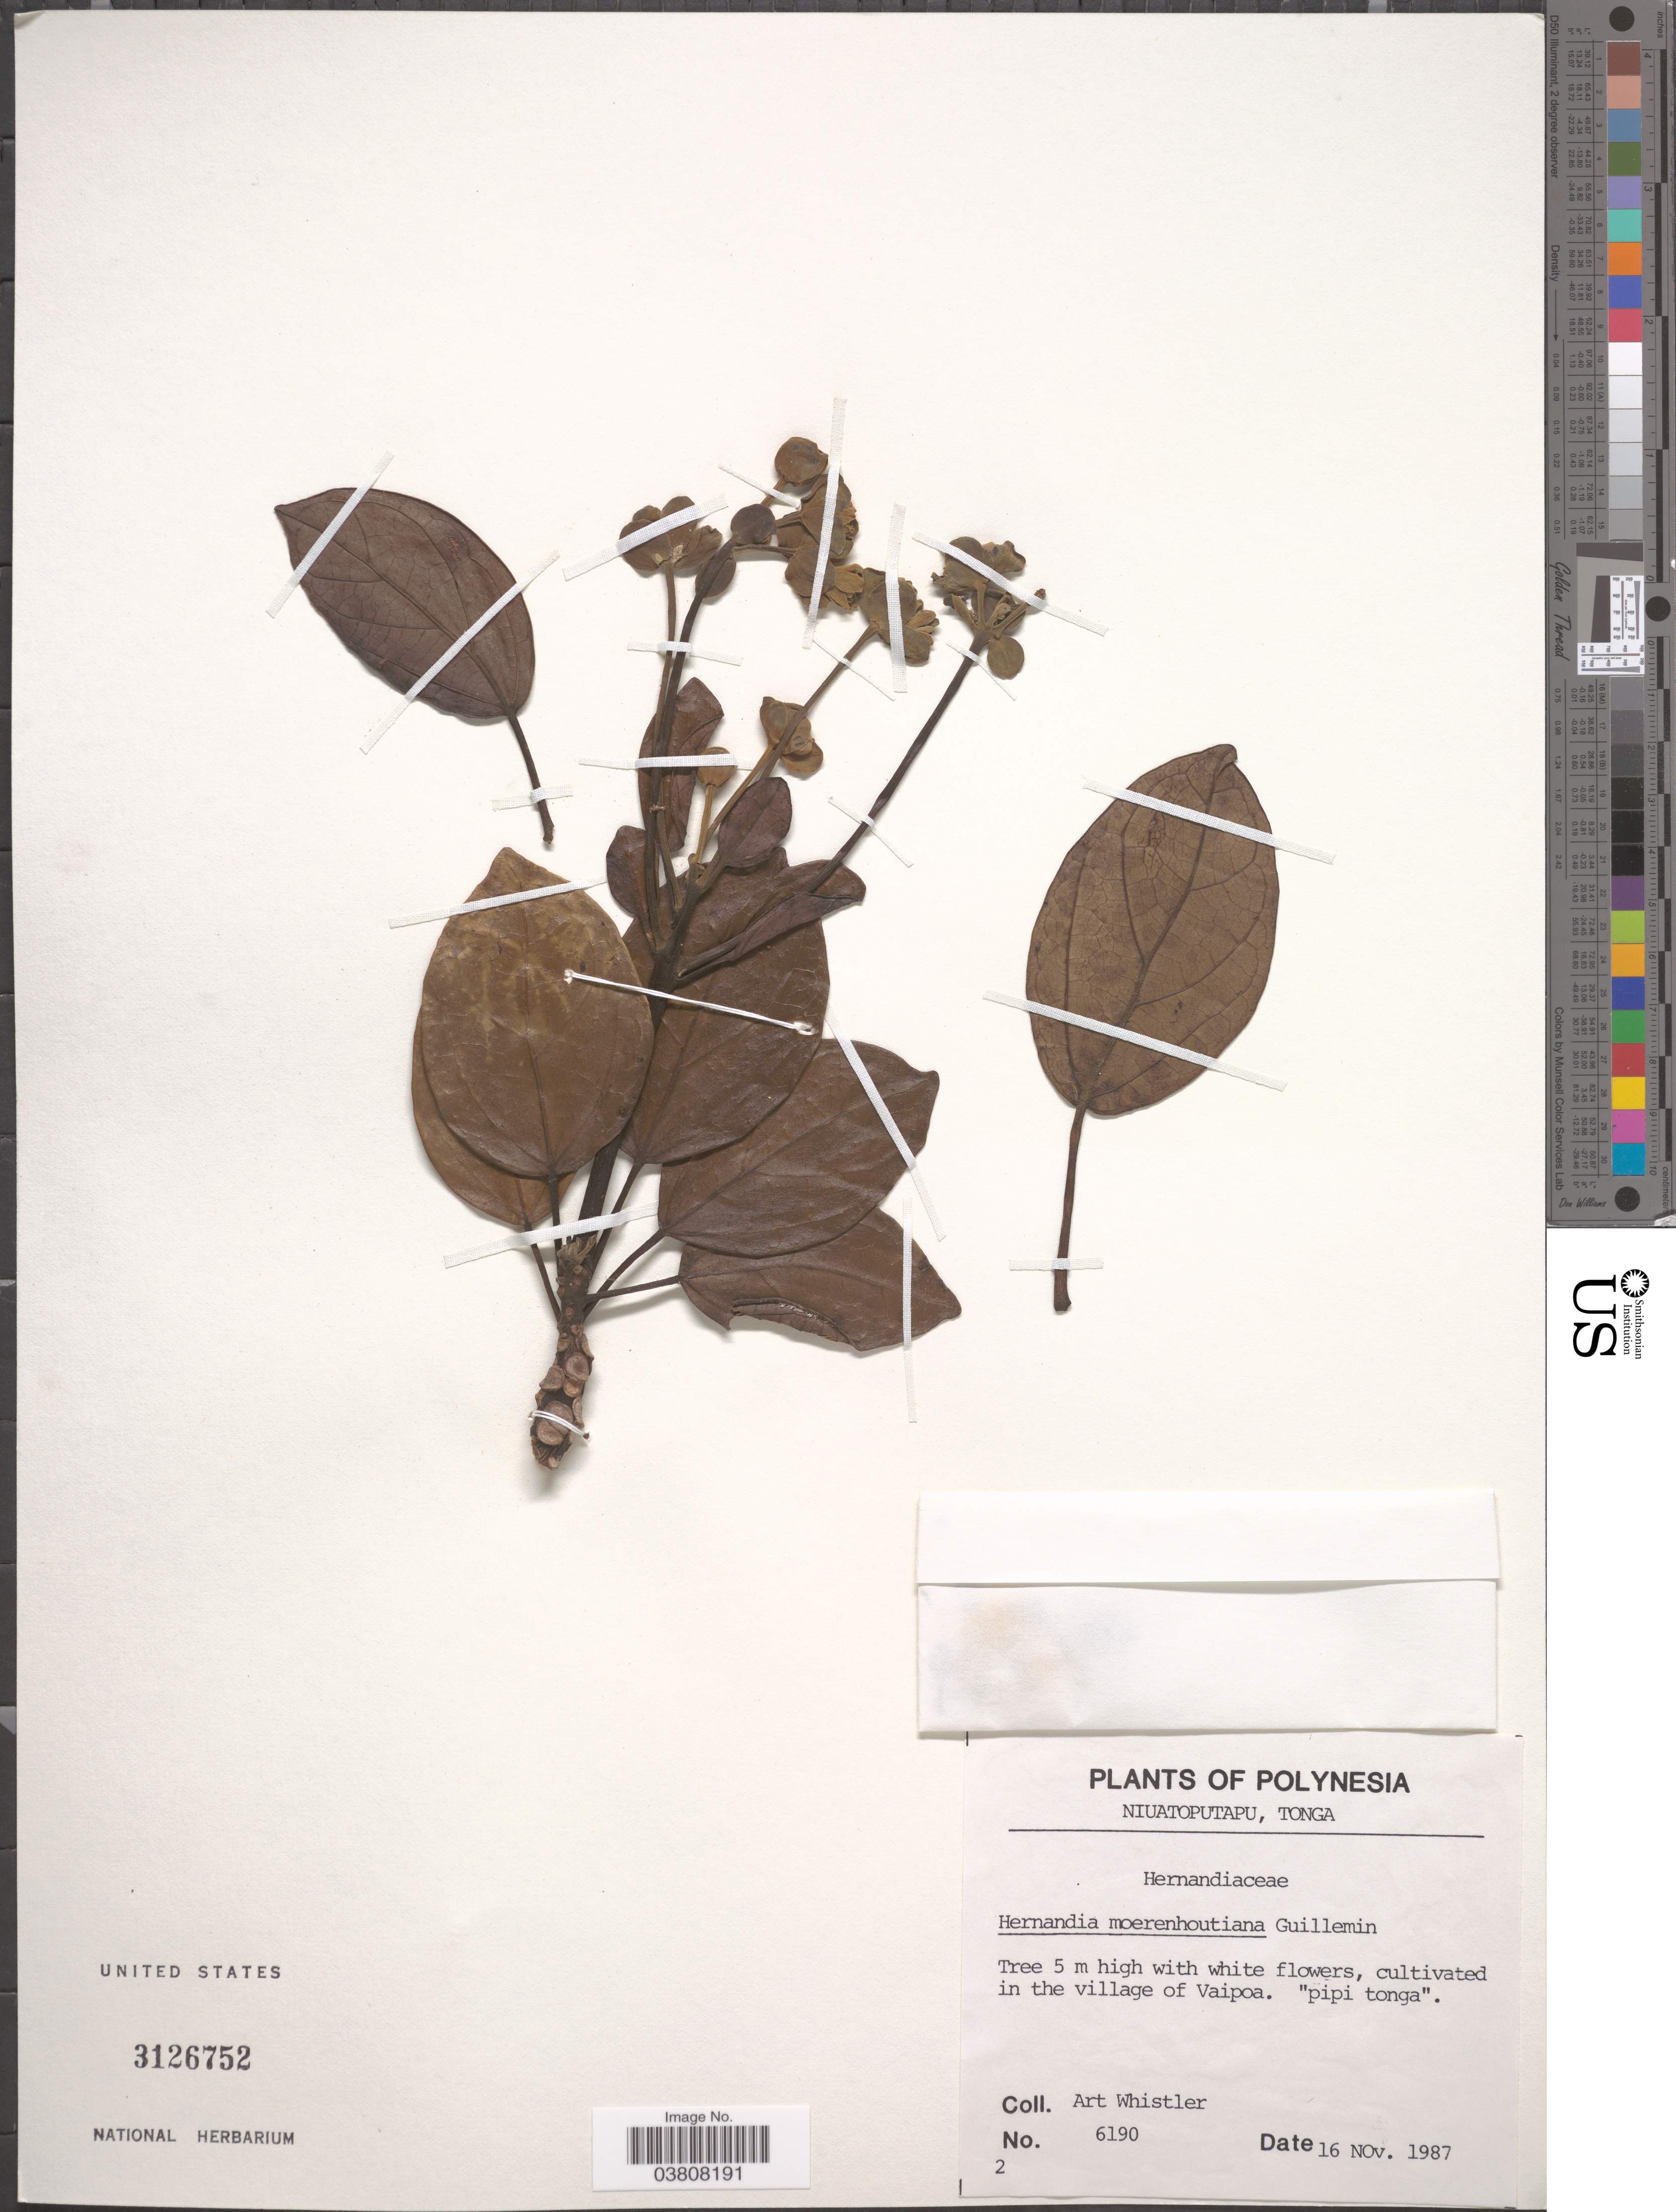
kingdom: Plantae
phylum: Tracheophyta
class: Magnoliopsida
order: Laurales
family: Hernandiaceae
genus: Hernandia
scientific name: Hernandia moerenhoutiana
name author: Guill.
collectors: A. Whistler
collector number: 6190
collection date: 1987-11-16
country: Tonga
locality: Polynesia. Niuatoputapu. In the village of Vaipoa.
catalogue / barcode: US 3126752